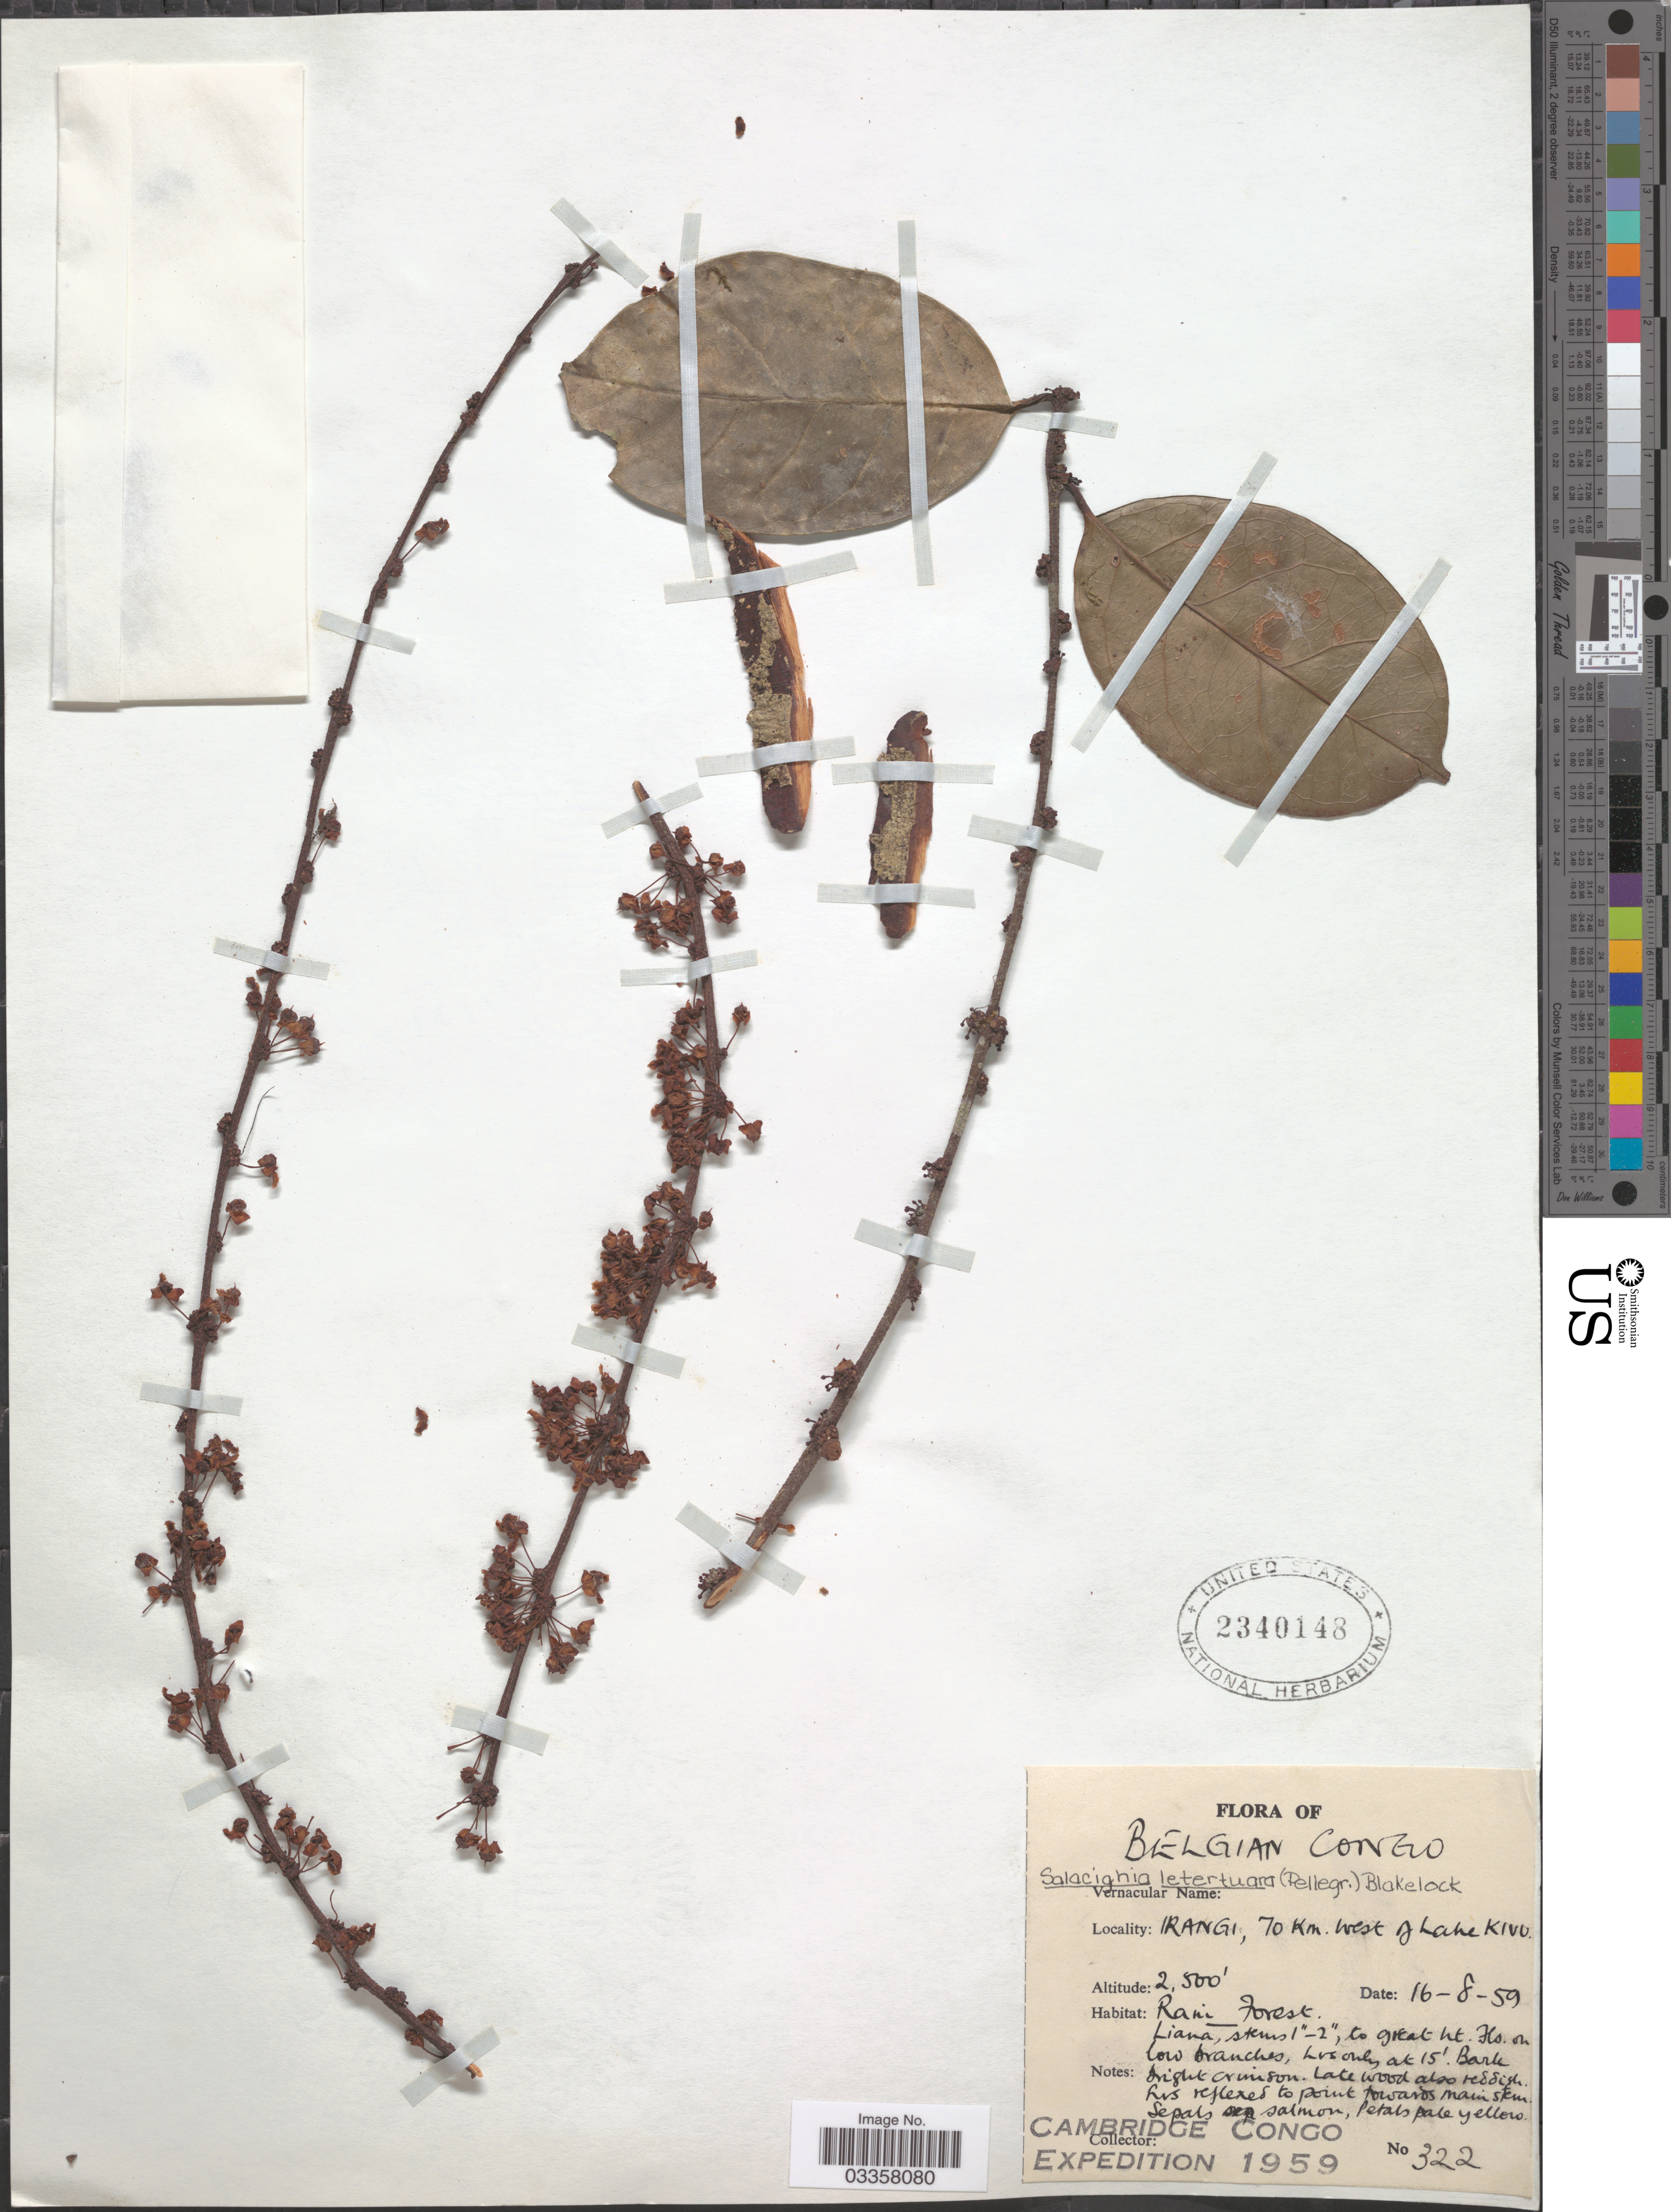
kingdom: Plantae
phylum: Tracheophyta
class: Magnoliopsida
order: Celastrales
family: Celastraceae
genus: Salacighia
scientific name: Salacighia letestuana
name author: (Pellegr.) Blakelock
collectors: Cambridge Congo Expedition 1959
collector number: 322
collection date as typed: Transcribed d/m/y: 16/8/59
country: Congo, Democratic Republic of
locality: Belgian Congo, Irangi, 70 Km. west of Lake Kivu.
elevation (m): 762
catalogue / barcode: US 2340148